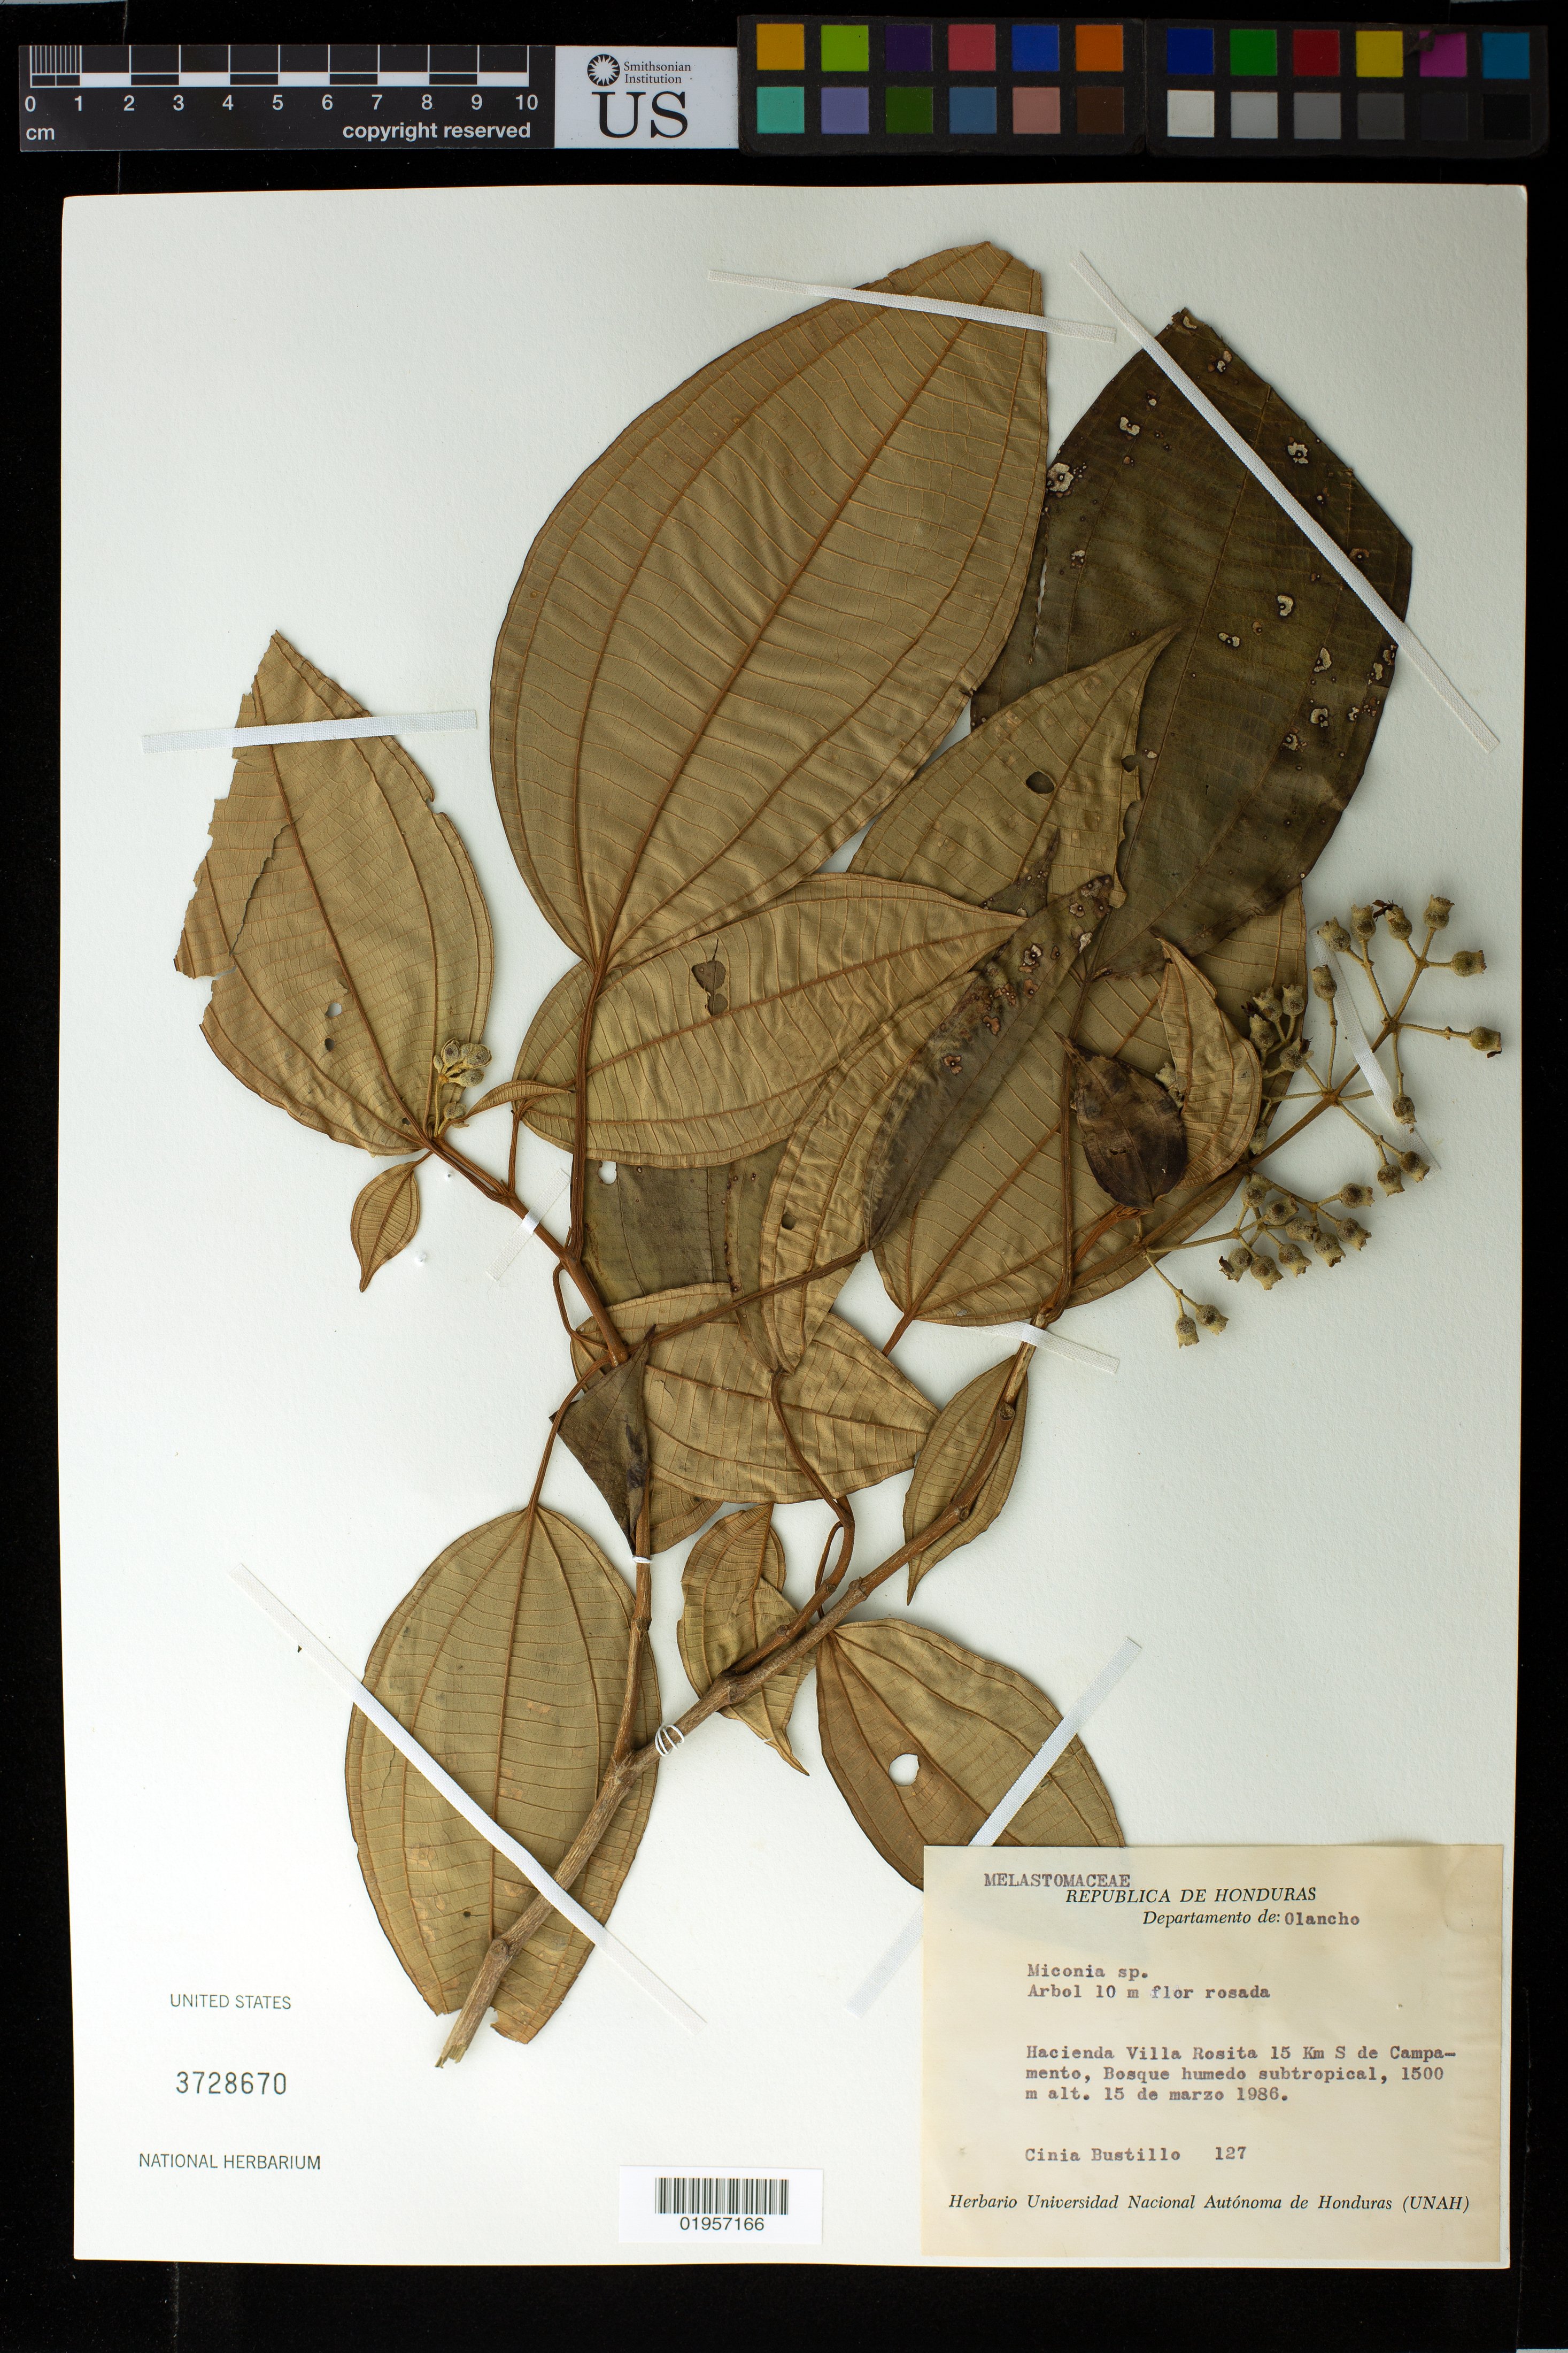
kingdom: Plantae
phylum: Tracheophyta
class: Magnoliopsida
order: Myrtales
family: Melastomataceae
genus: Miconia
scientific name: Miconia sp.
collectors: C. Bustillo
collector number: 127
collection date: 1986-03-15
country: Honduras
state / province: Olancho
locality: Hacienda Villa Rosita 15 km South de Campamento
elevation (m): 1500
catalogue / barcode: US 3728670